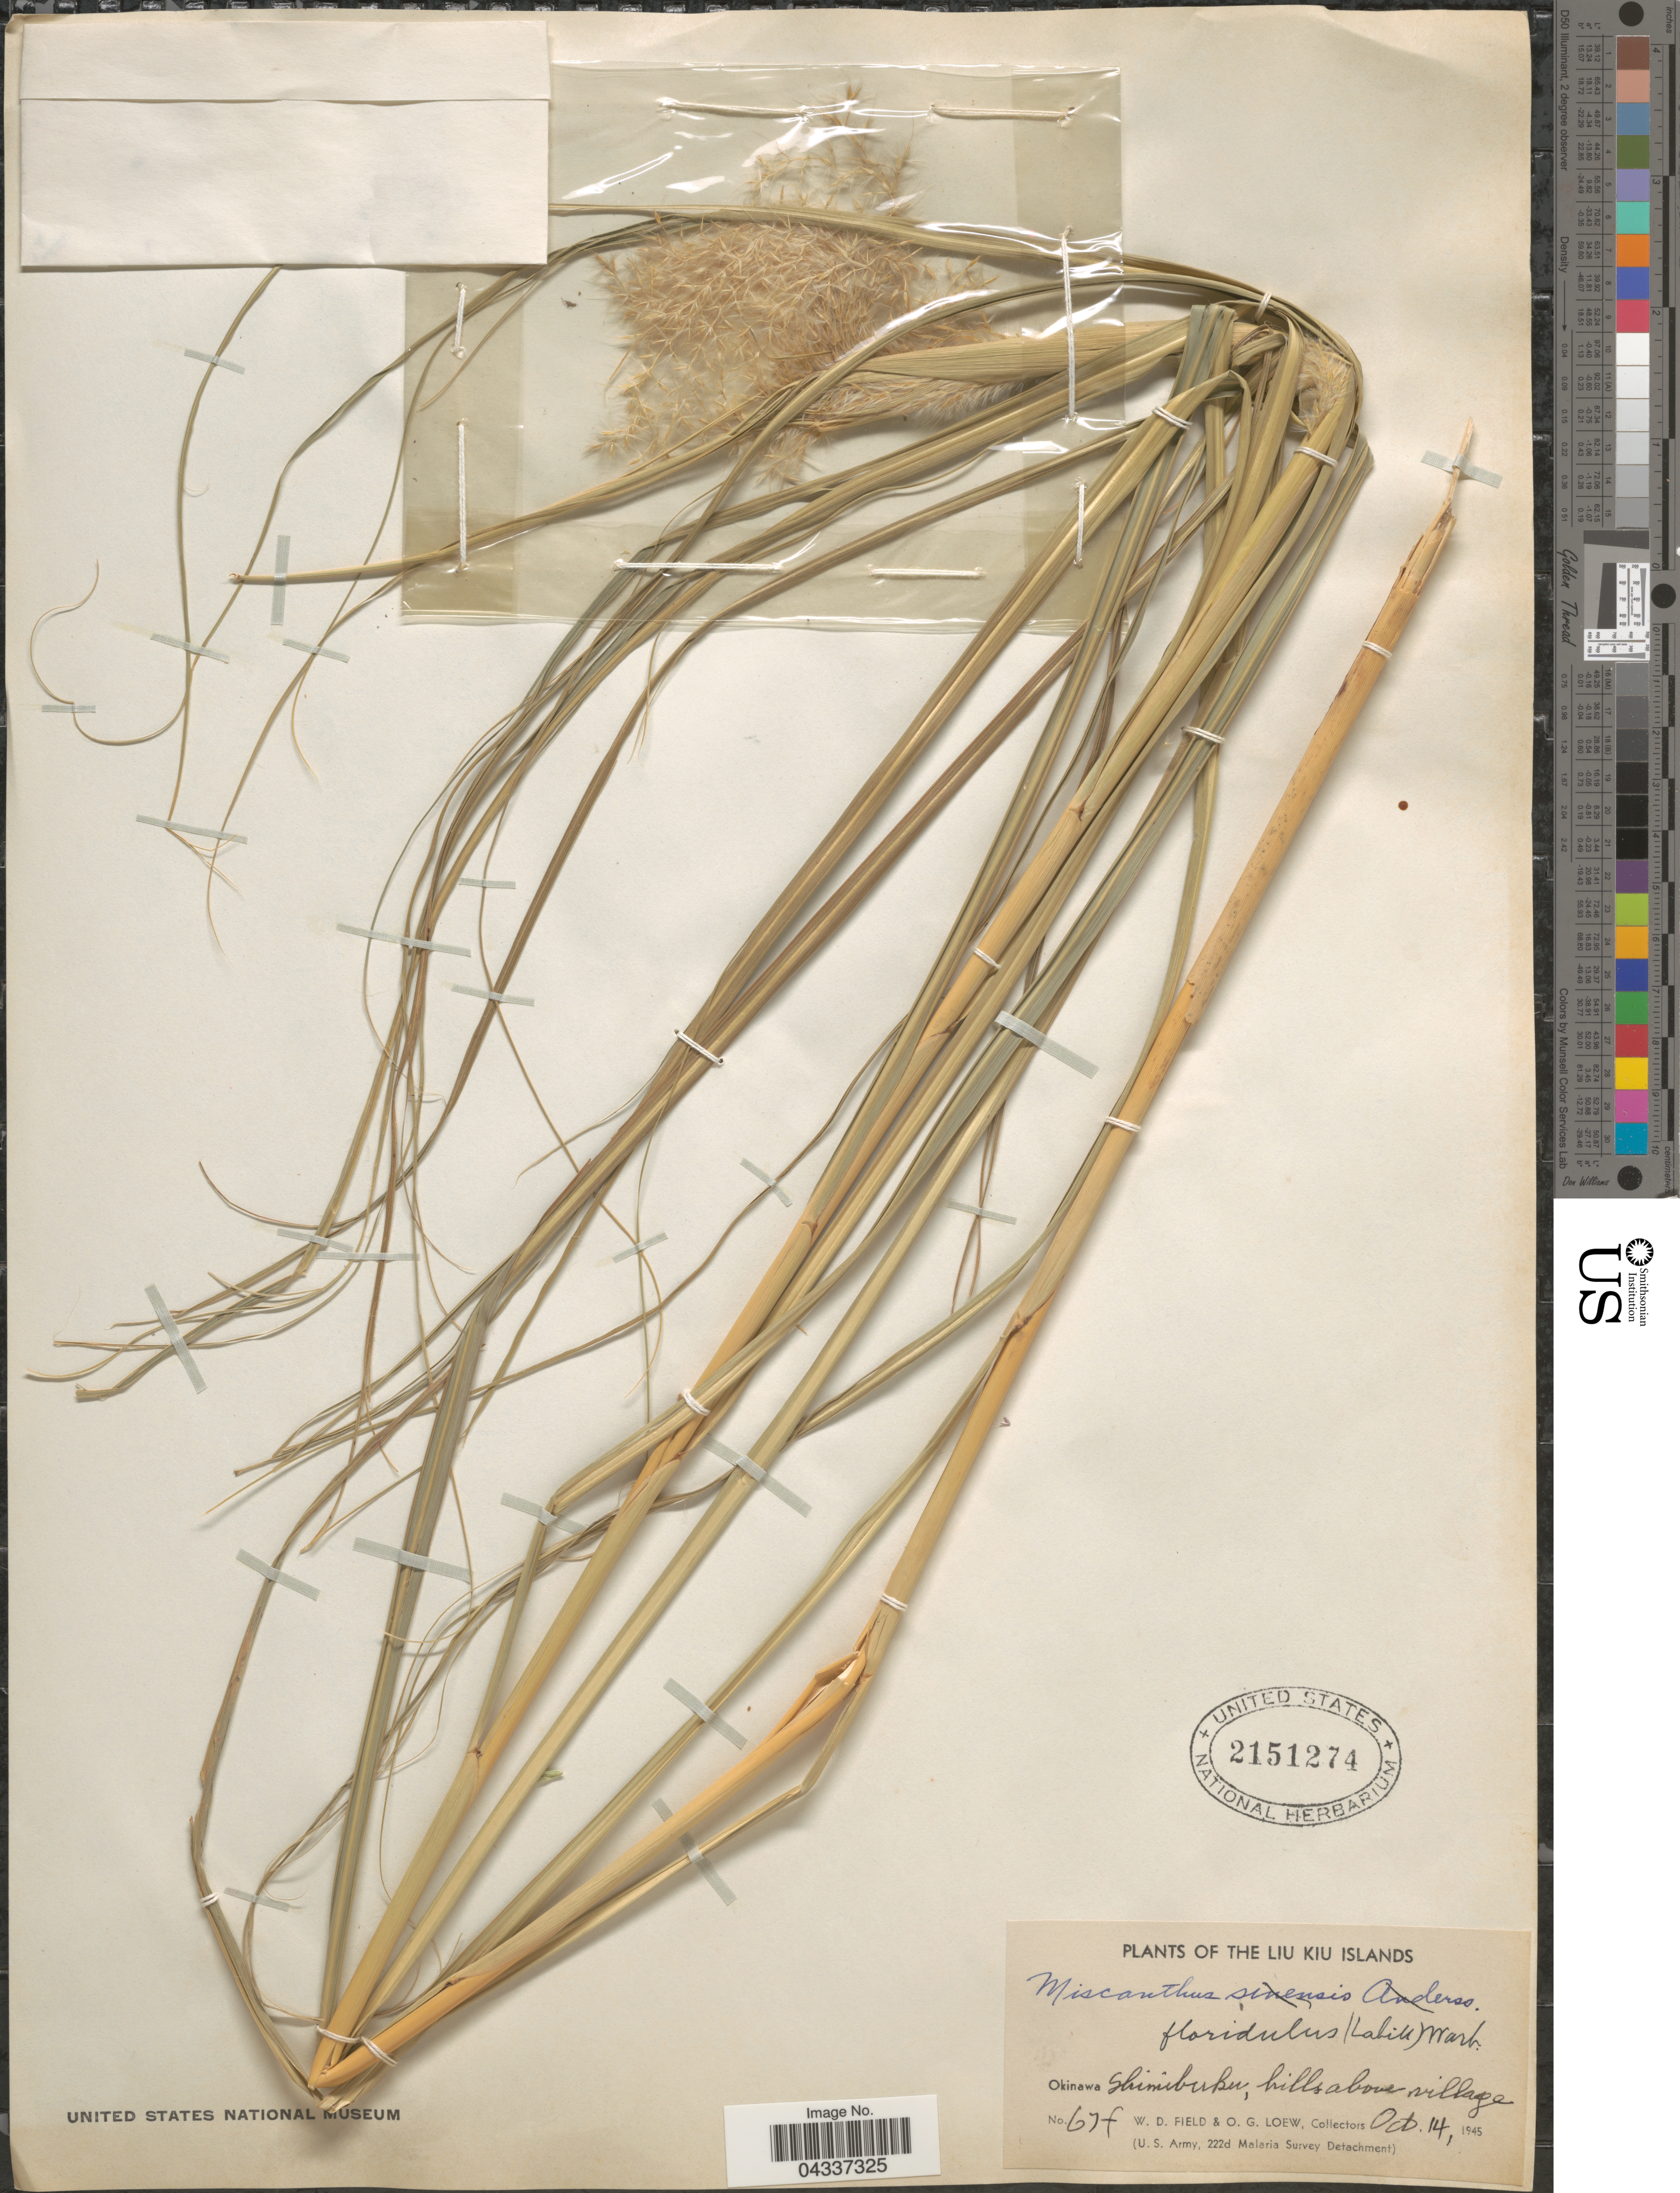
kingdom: Plantae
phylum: Tracheophyta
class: Liliopsida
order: Poales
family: Poaceae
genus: Miscanthus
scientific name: Miscanthus floridulus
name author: (Labill.) Warb.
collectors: W. D. Field & O. G. Loew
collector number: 67f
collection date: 1945-10-14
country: Japan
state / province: Okinawa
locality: The Liu Kiu Islands. Okinawa Shimibuku, hills above village.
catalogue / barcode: US 2151274